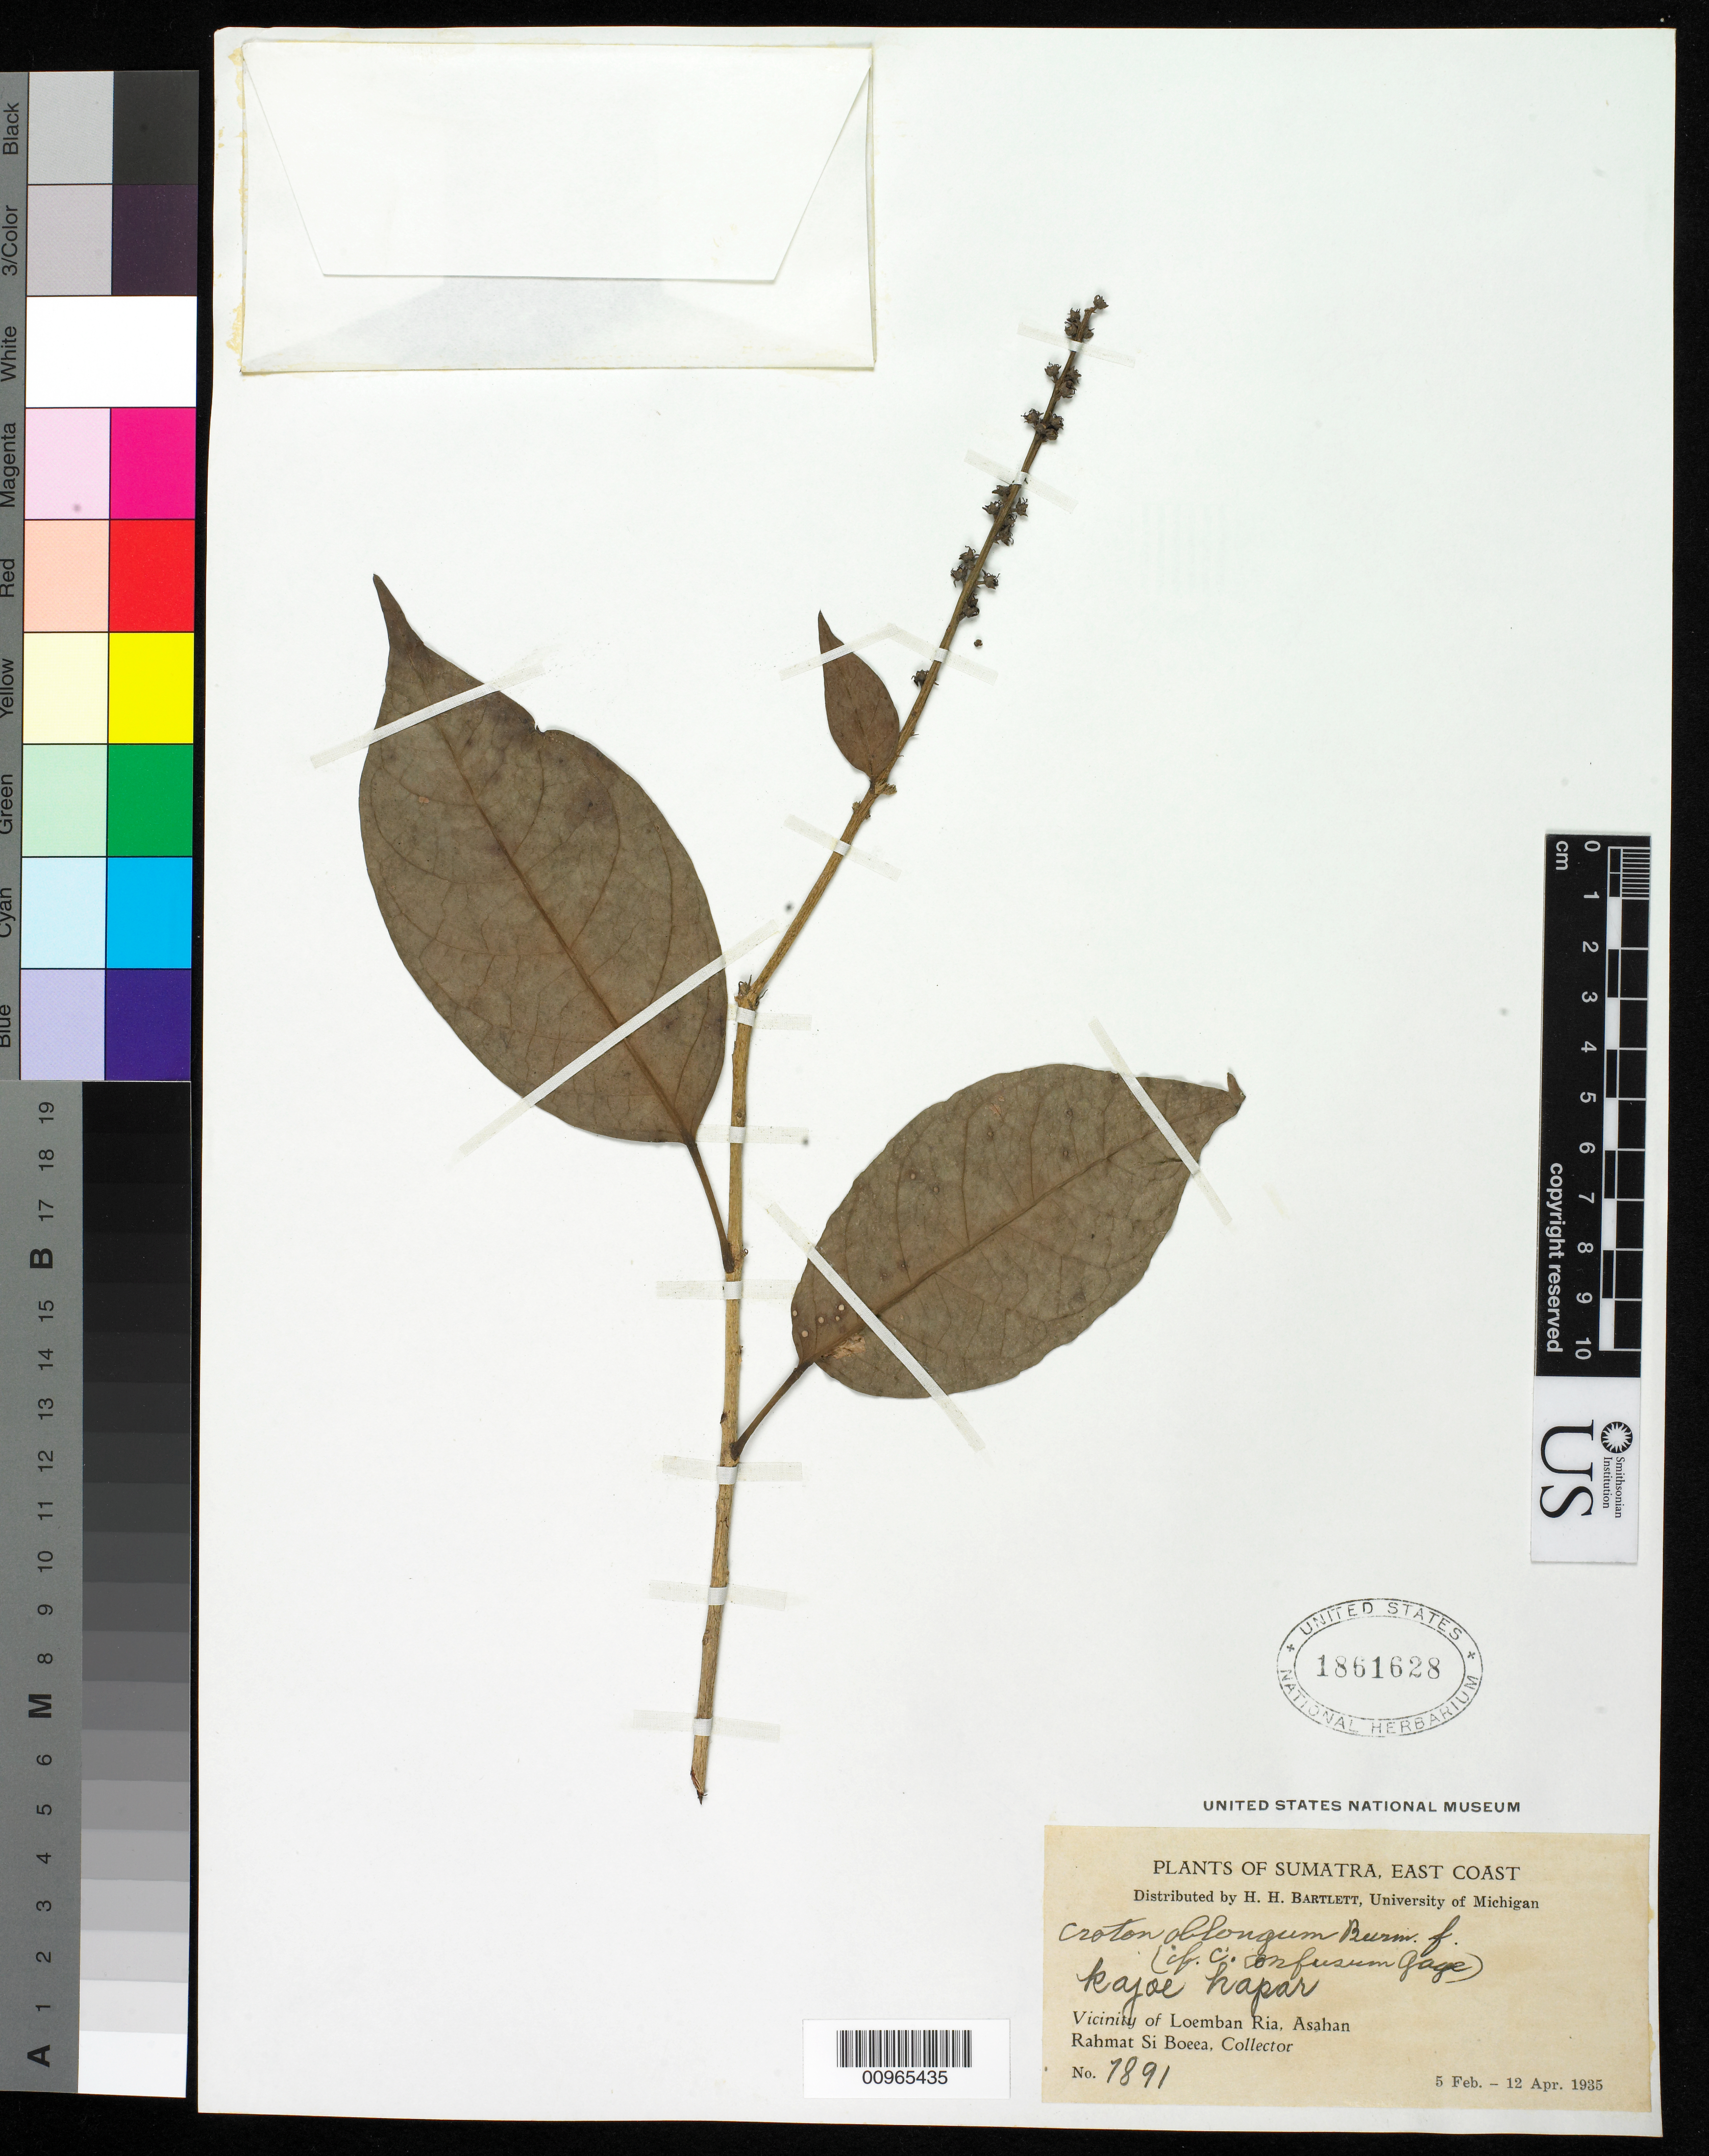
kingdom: Plantae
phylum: Tracheophyta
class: Magnoliopsida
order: Malpighiales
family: Euphorbiaceae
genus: Croton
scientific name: Croton oblongus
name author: Burm. f.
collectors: Rahmat Si Boeea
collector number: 1891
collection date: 1935-02-05/1935-04-12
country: Indonesia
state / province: Sumatra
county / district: Sumatera Utara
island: Sumatra I.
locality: (East Coast) Vicinity of Loemban Ria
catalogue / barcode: US 1861628